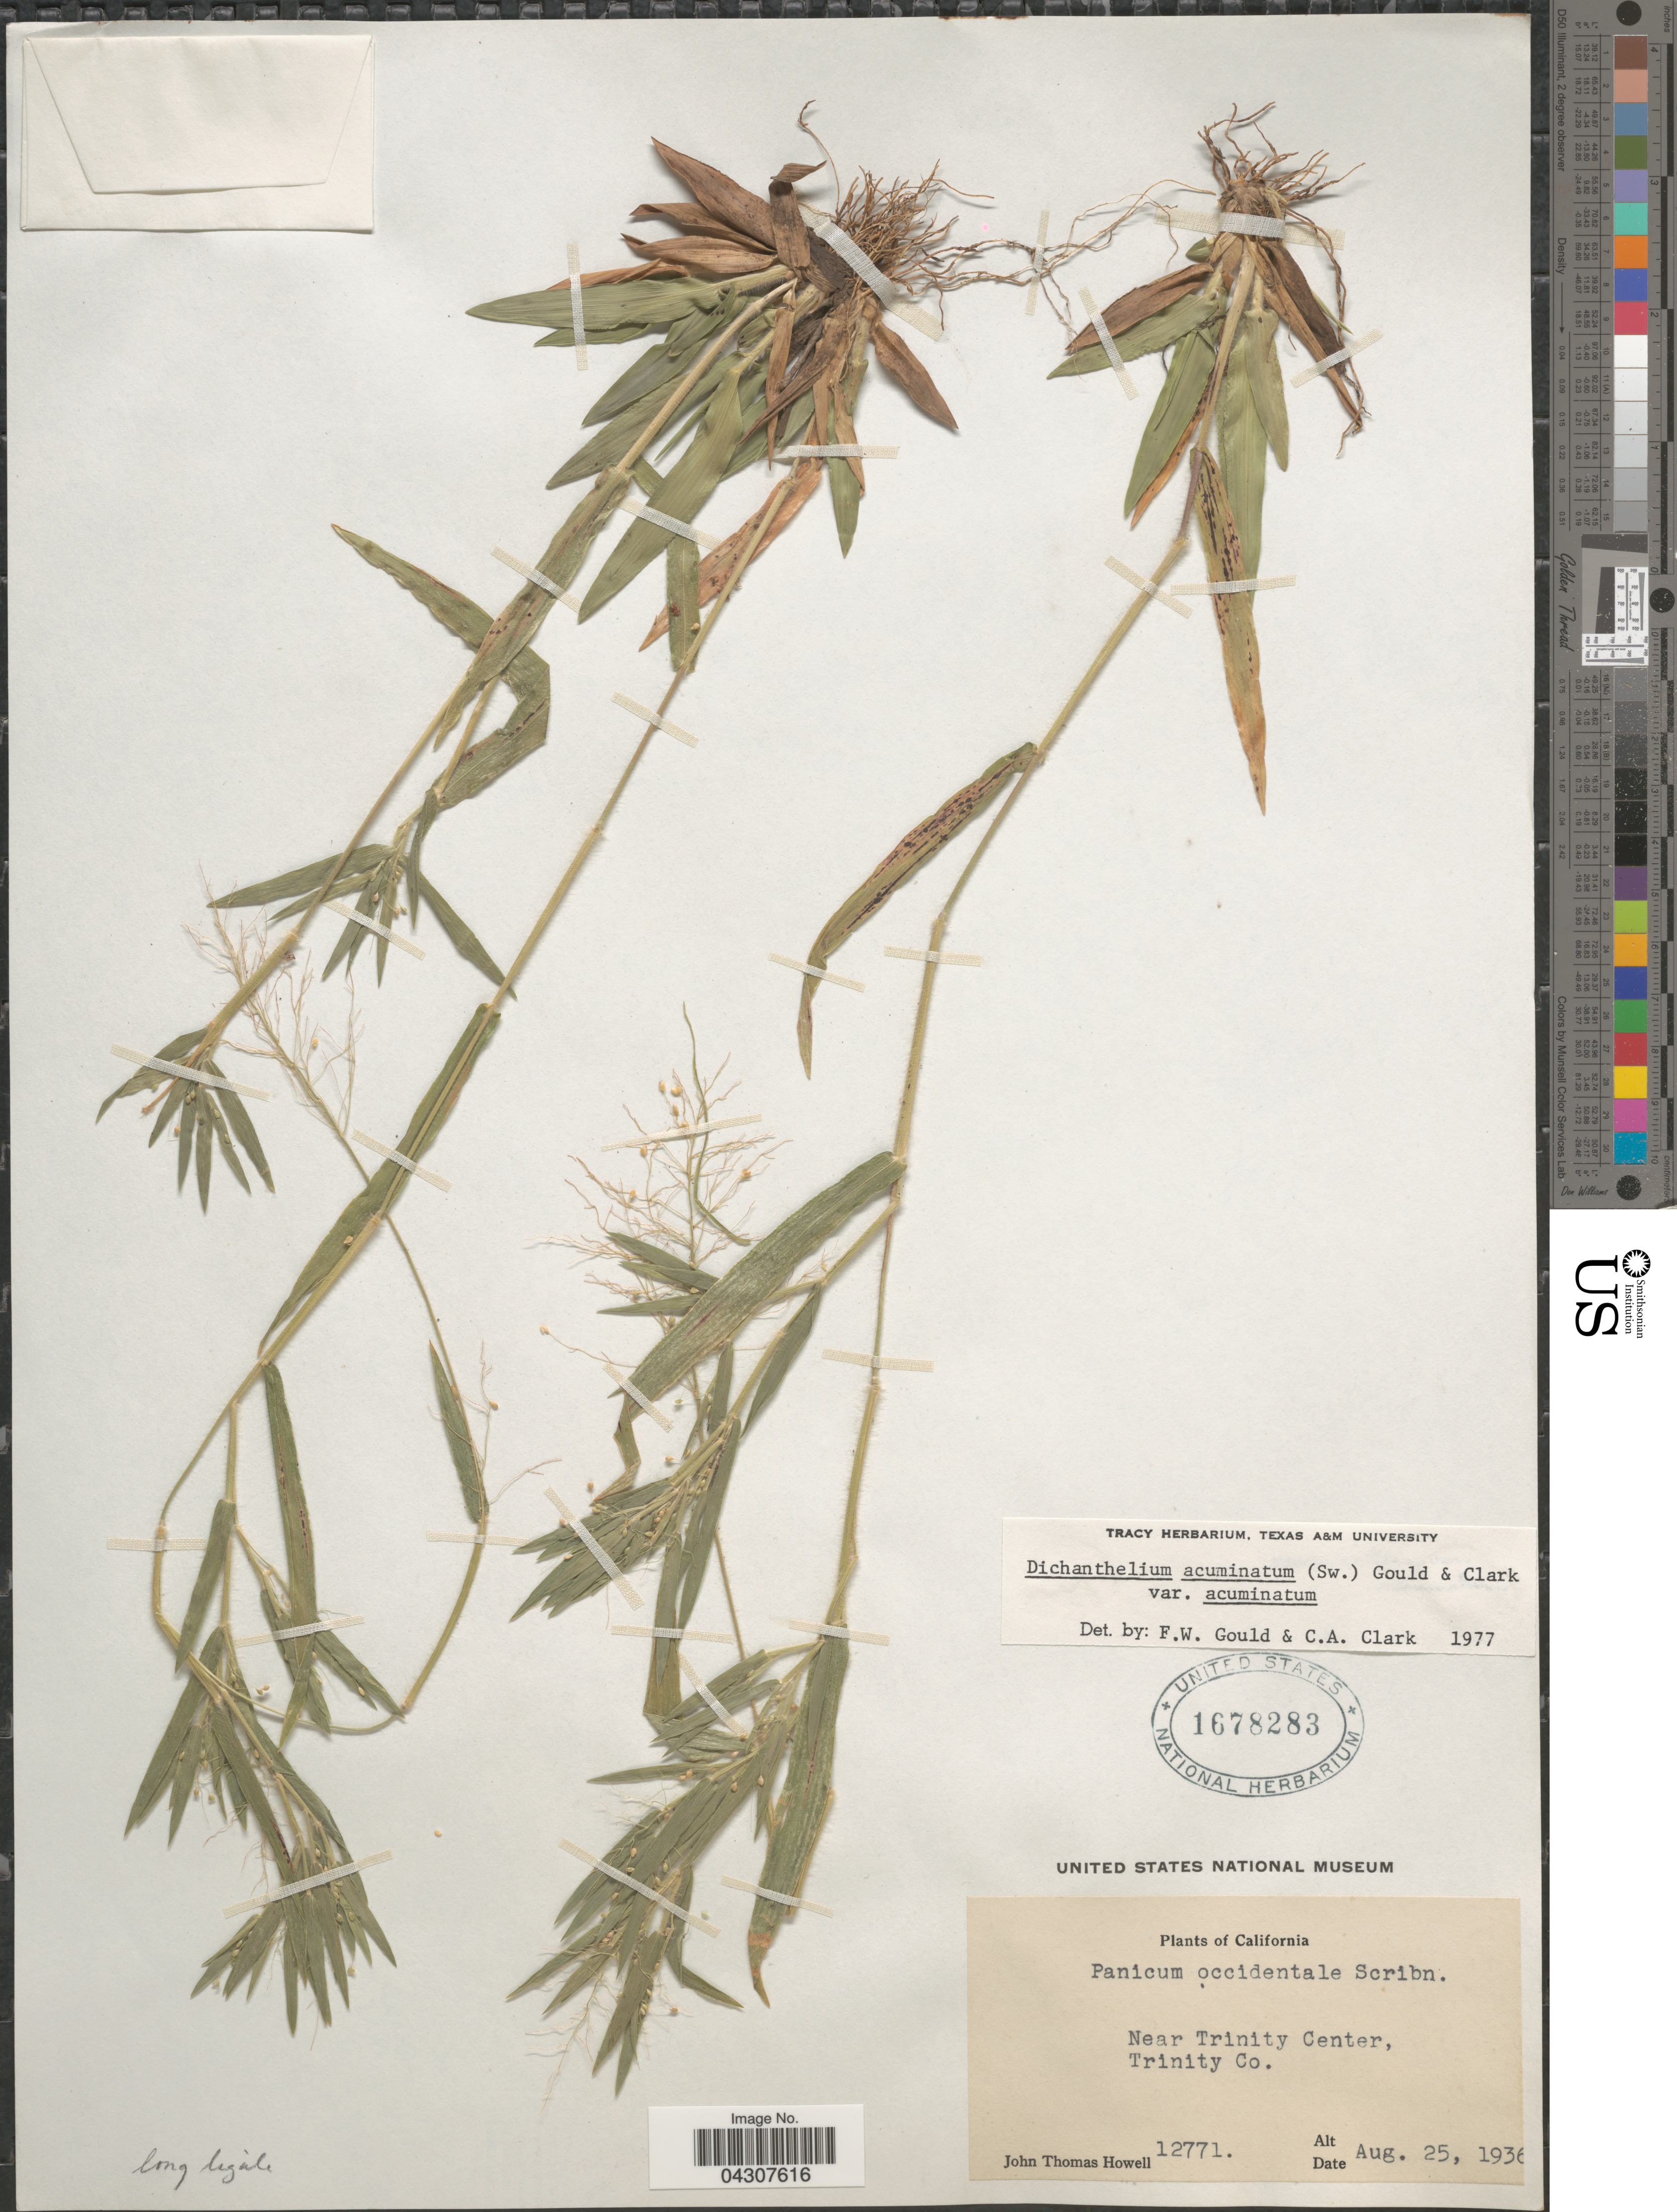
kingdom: Plantae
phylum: Tracheophyta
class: Liliopsida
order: Poales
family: Poaceae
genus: Dichanthelium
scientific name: Dichanthelium acuminatum var. acuminatum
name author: (Sw.) Gould & C.A. Clark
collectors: J. T. Howell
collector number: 12771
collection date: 1936-08-25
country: United States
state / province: California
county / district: Trinity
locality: Near Trinity Center, Trinity Co.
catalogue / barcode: US 1678283